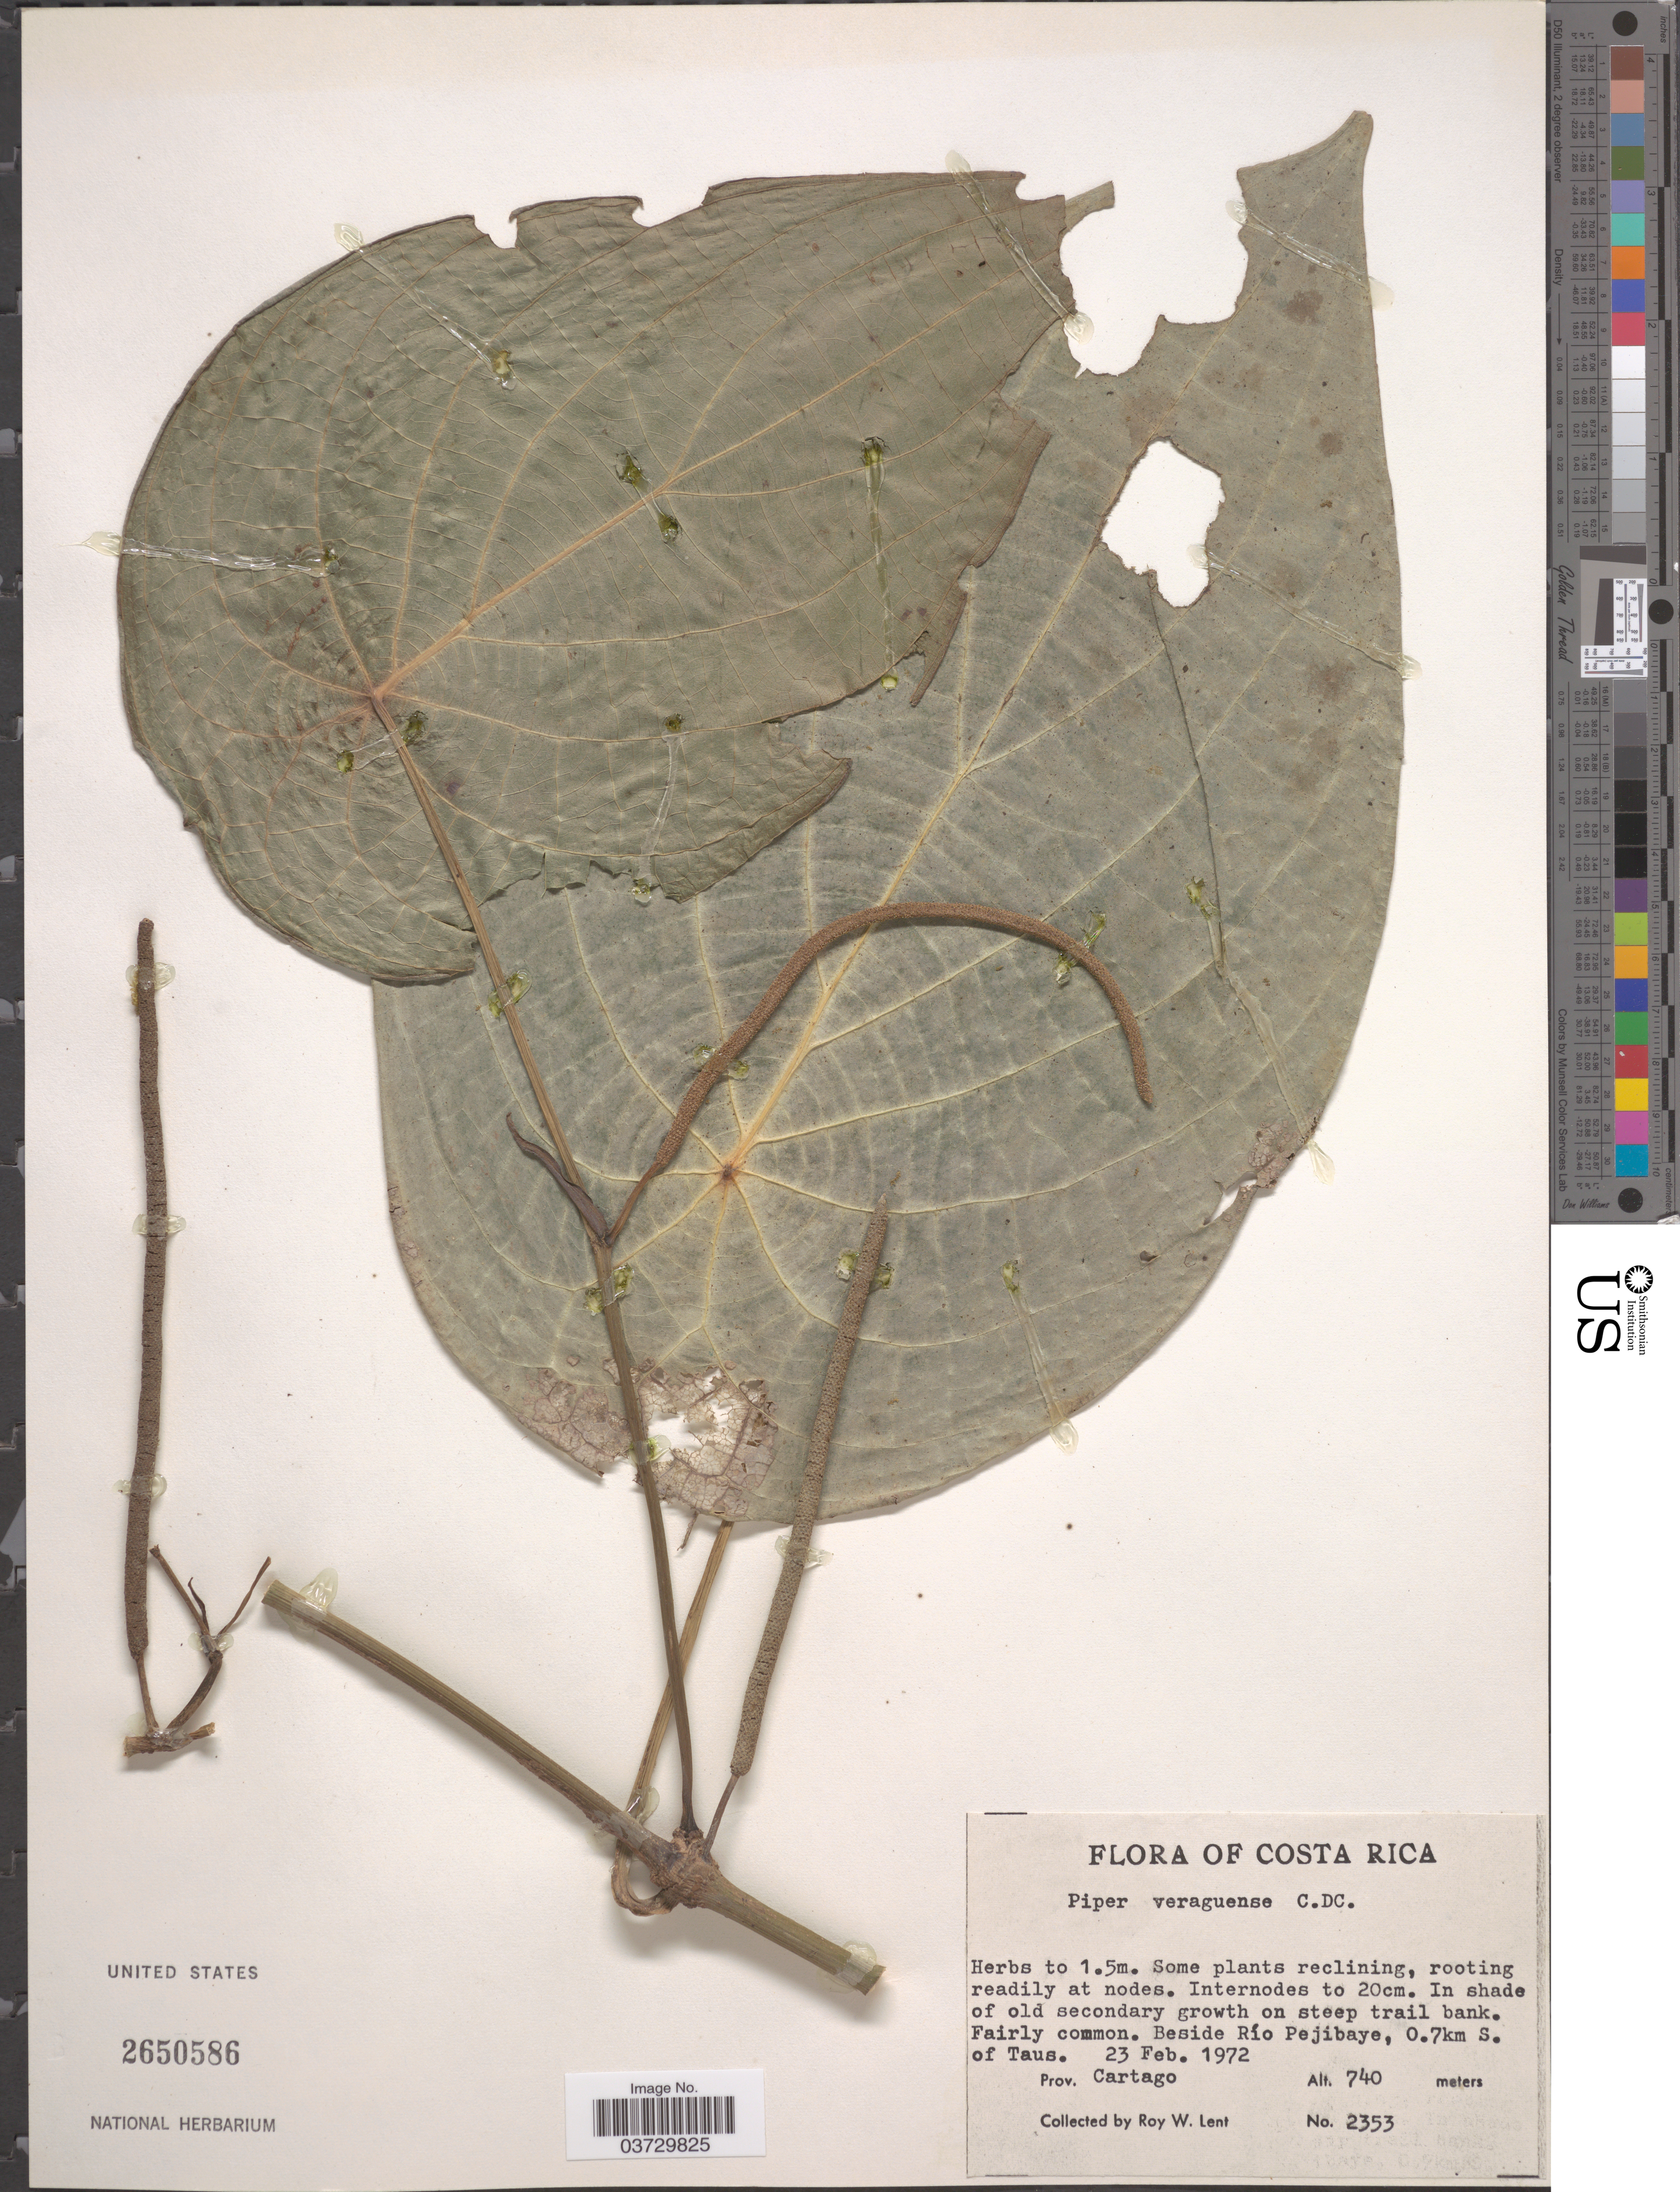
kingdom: Plantae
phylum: Tracheophyta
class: Magnoliopsida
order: Piperales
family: Piperaceae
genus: Piper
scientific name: Piper veraguense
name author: C. DC.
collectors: R. W. Lent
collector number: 2353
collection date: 1972-02-23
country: Costa Rica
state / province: Cartago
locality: On steep trail bank. Beside Río Pejibaye, 0.7km S. of Taus.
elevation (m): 740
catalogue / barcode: US 2650586